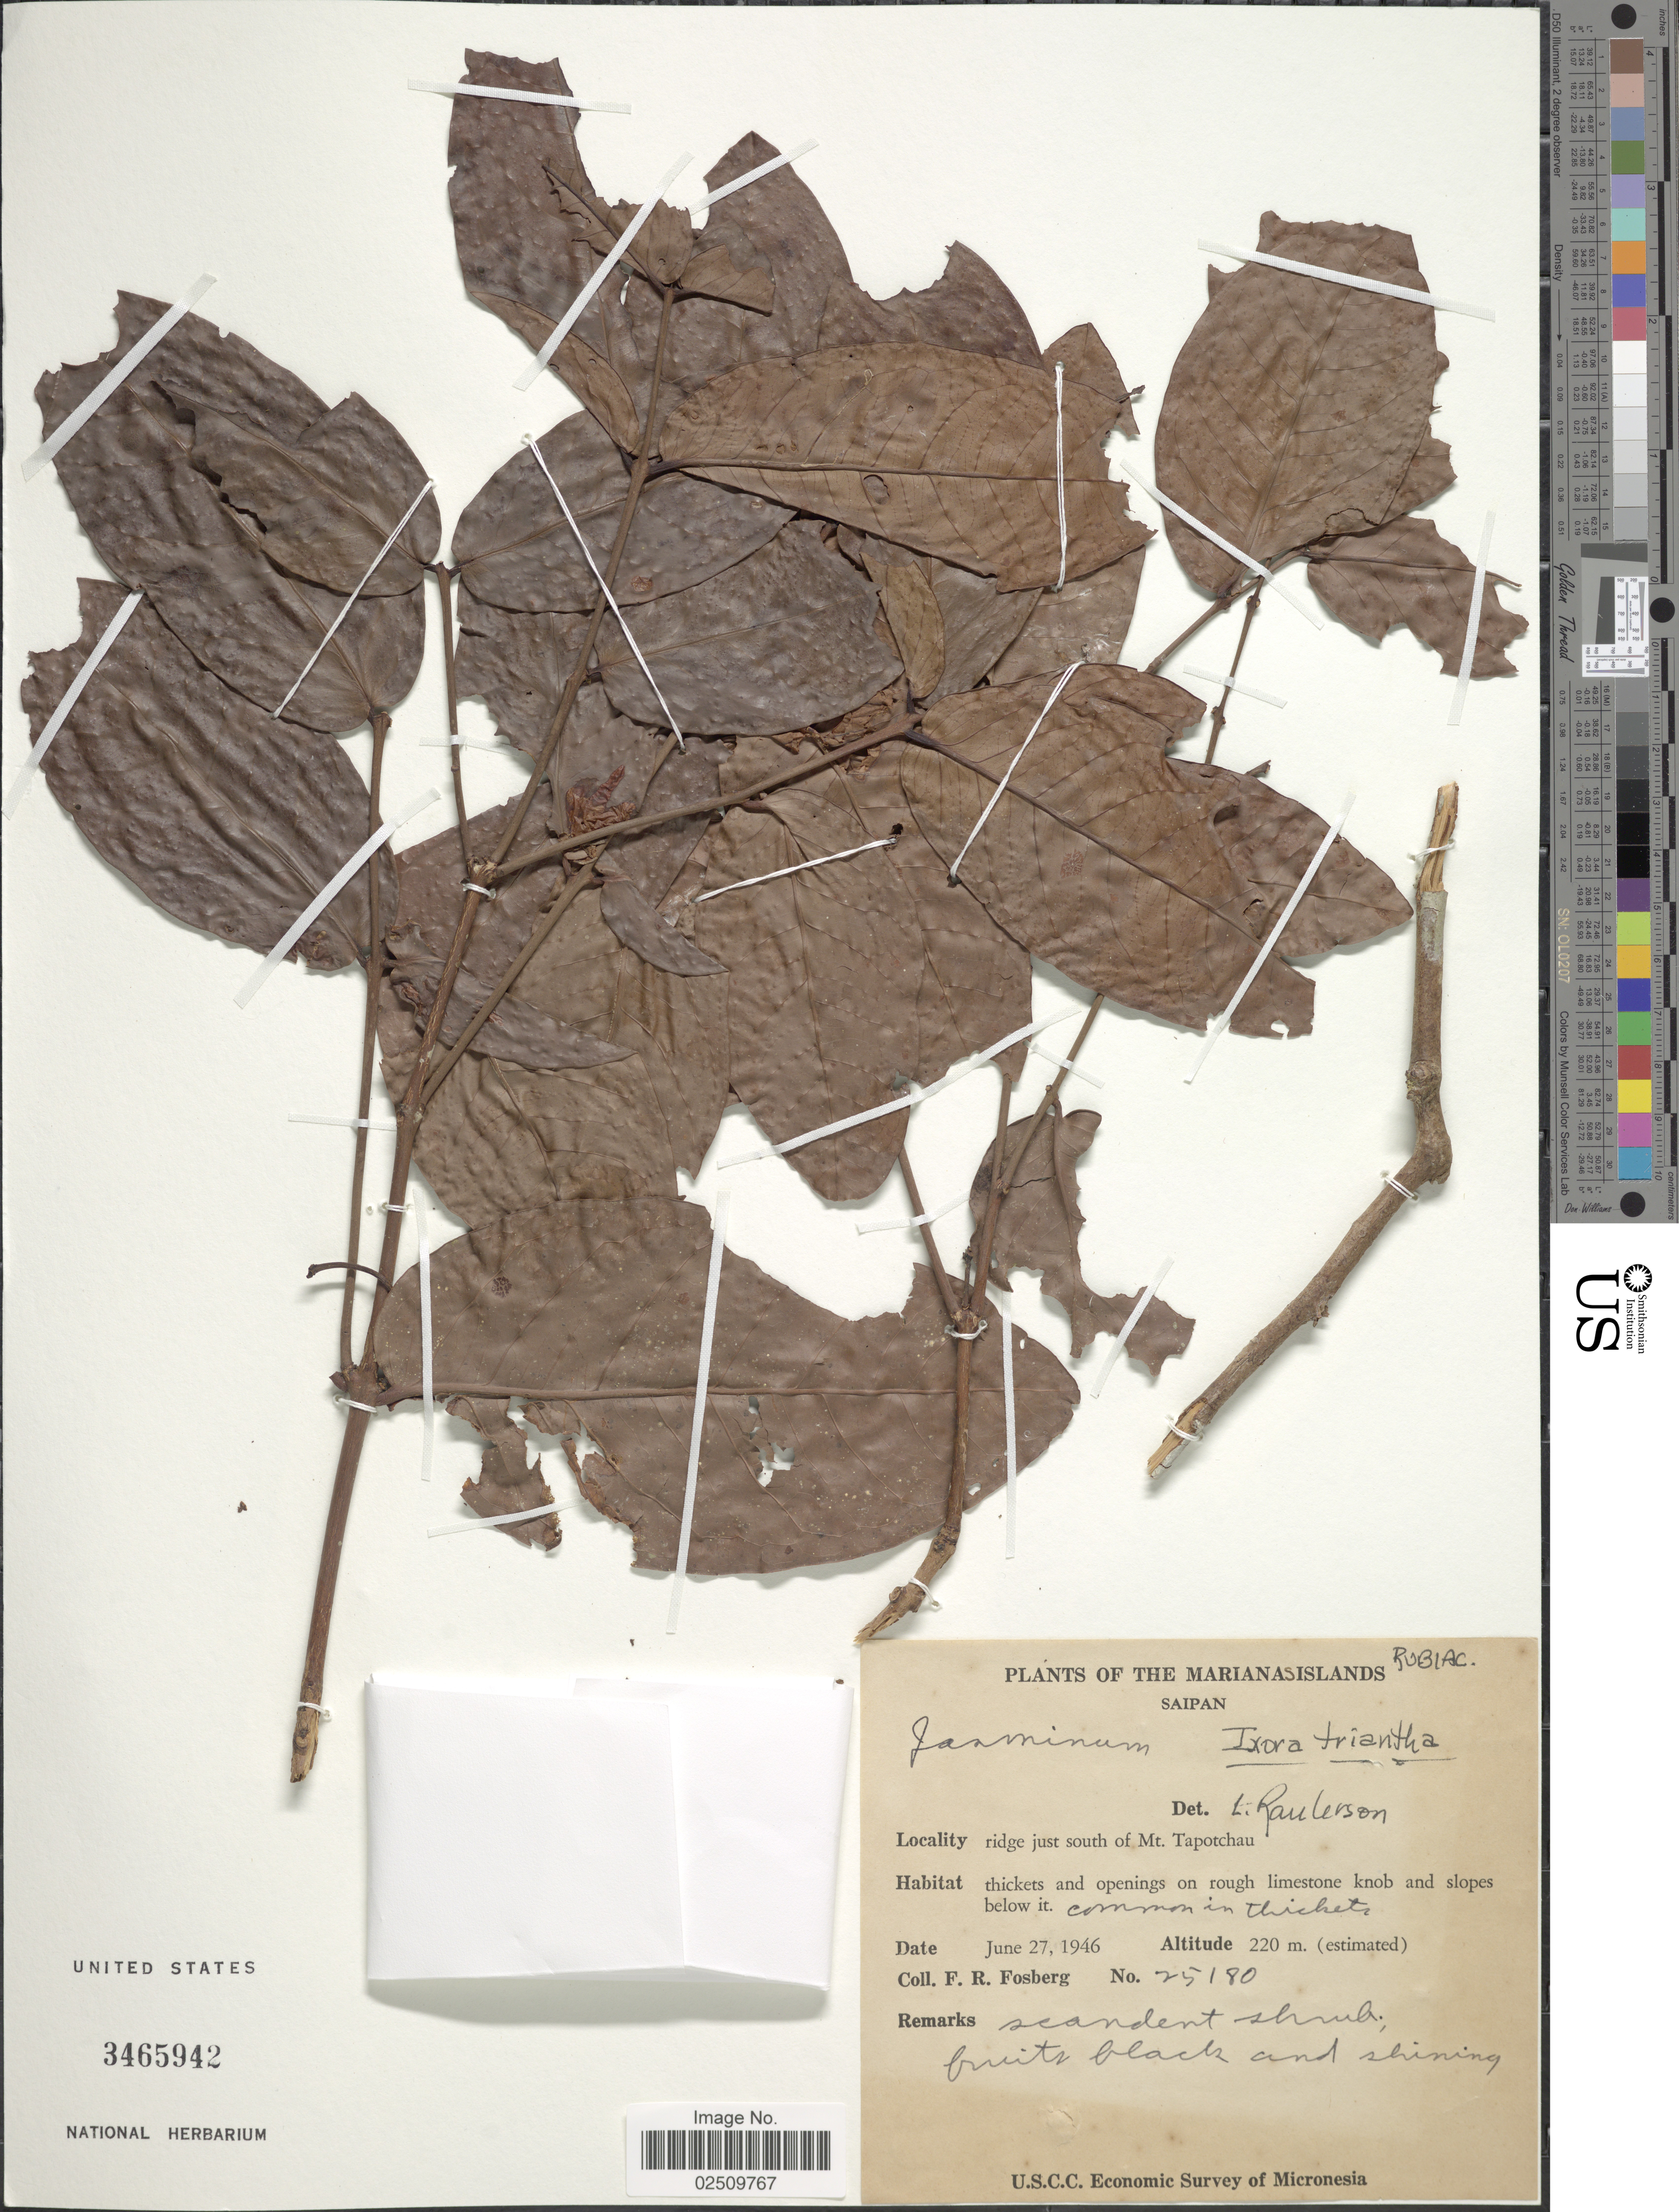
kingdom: Plantae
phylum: Tracheophyta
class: Magnoliopsida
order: Gentianales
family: Rubiaceae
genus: Ixora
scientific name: Ixora triantha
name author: Volkens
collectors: F. R. Fosberg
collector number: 25180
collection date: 1946-06-27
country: Northern Mariana Islands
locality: Marianas Islands. Saipan. Ridge just south of Mt. Tapotchau.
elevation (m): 220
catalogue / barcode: US 3465942